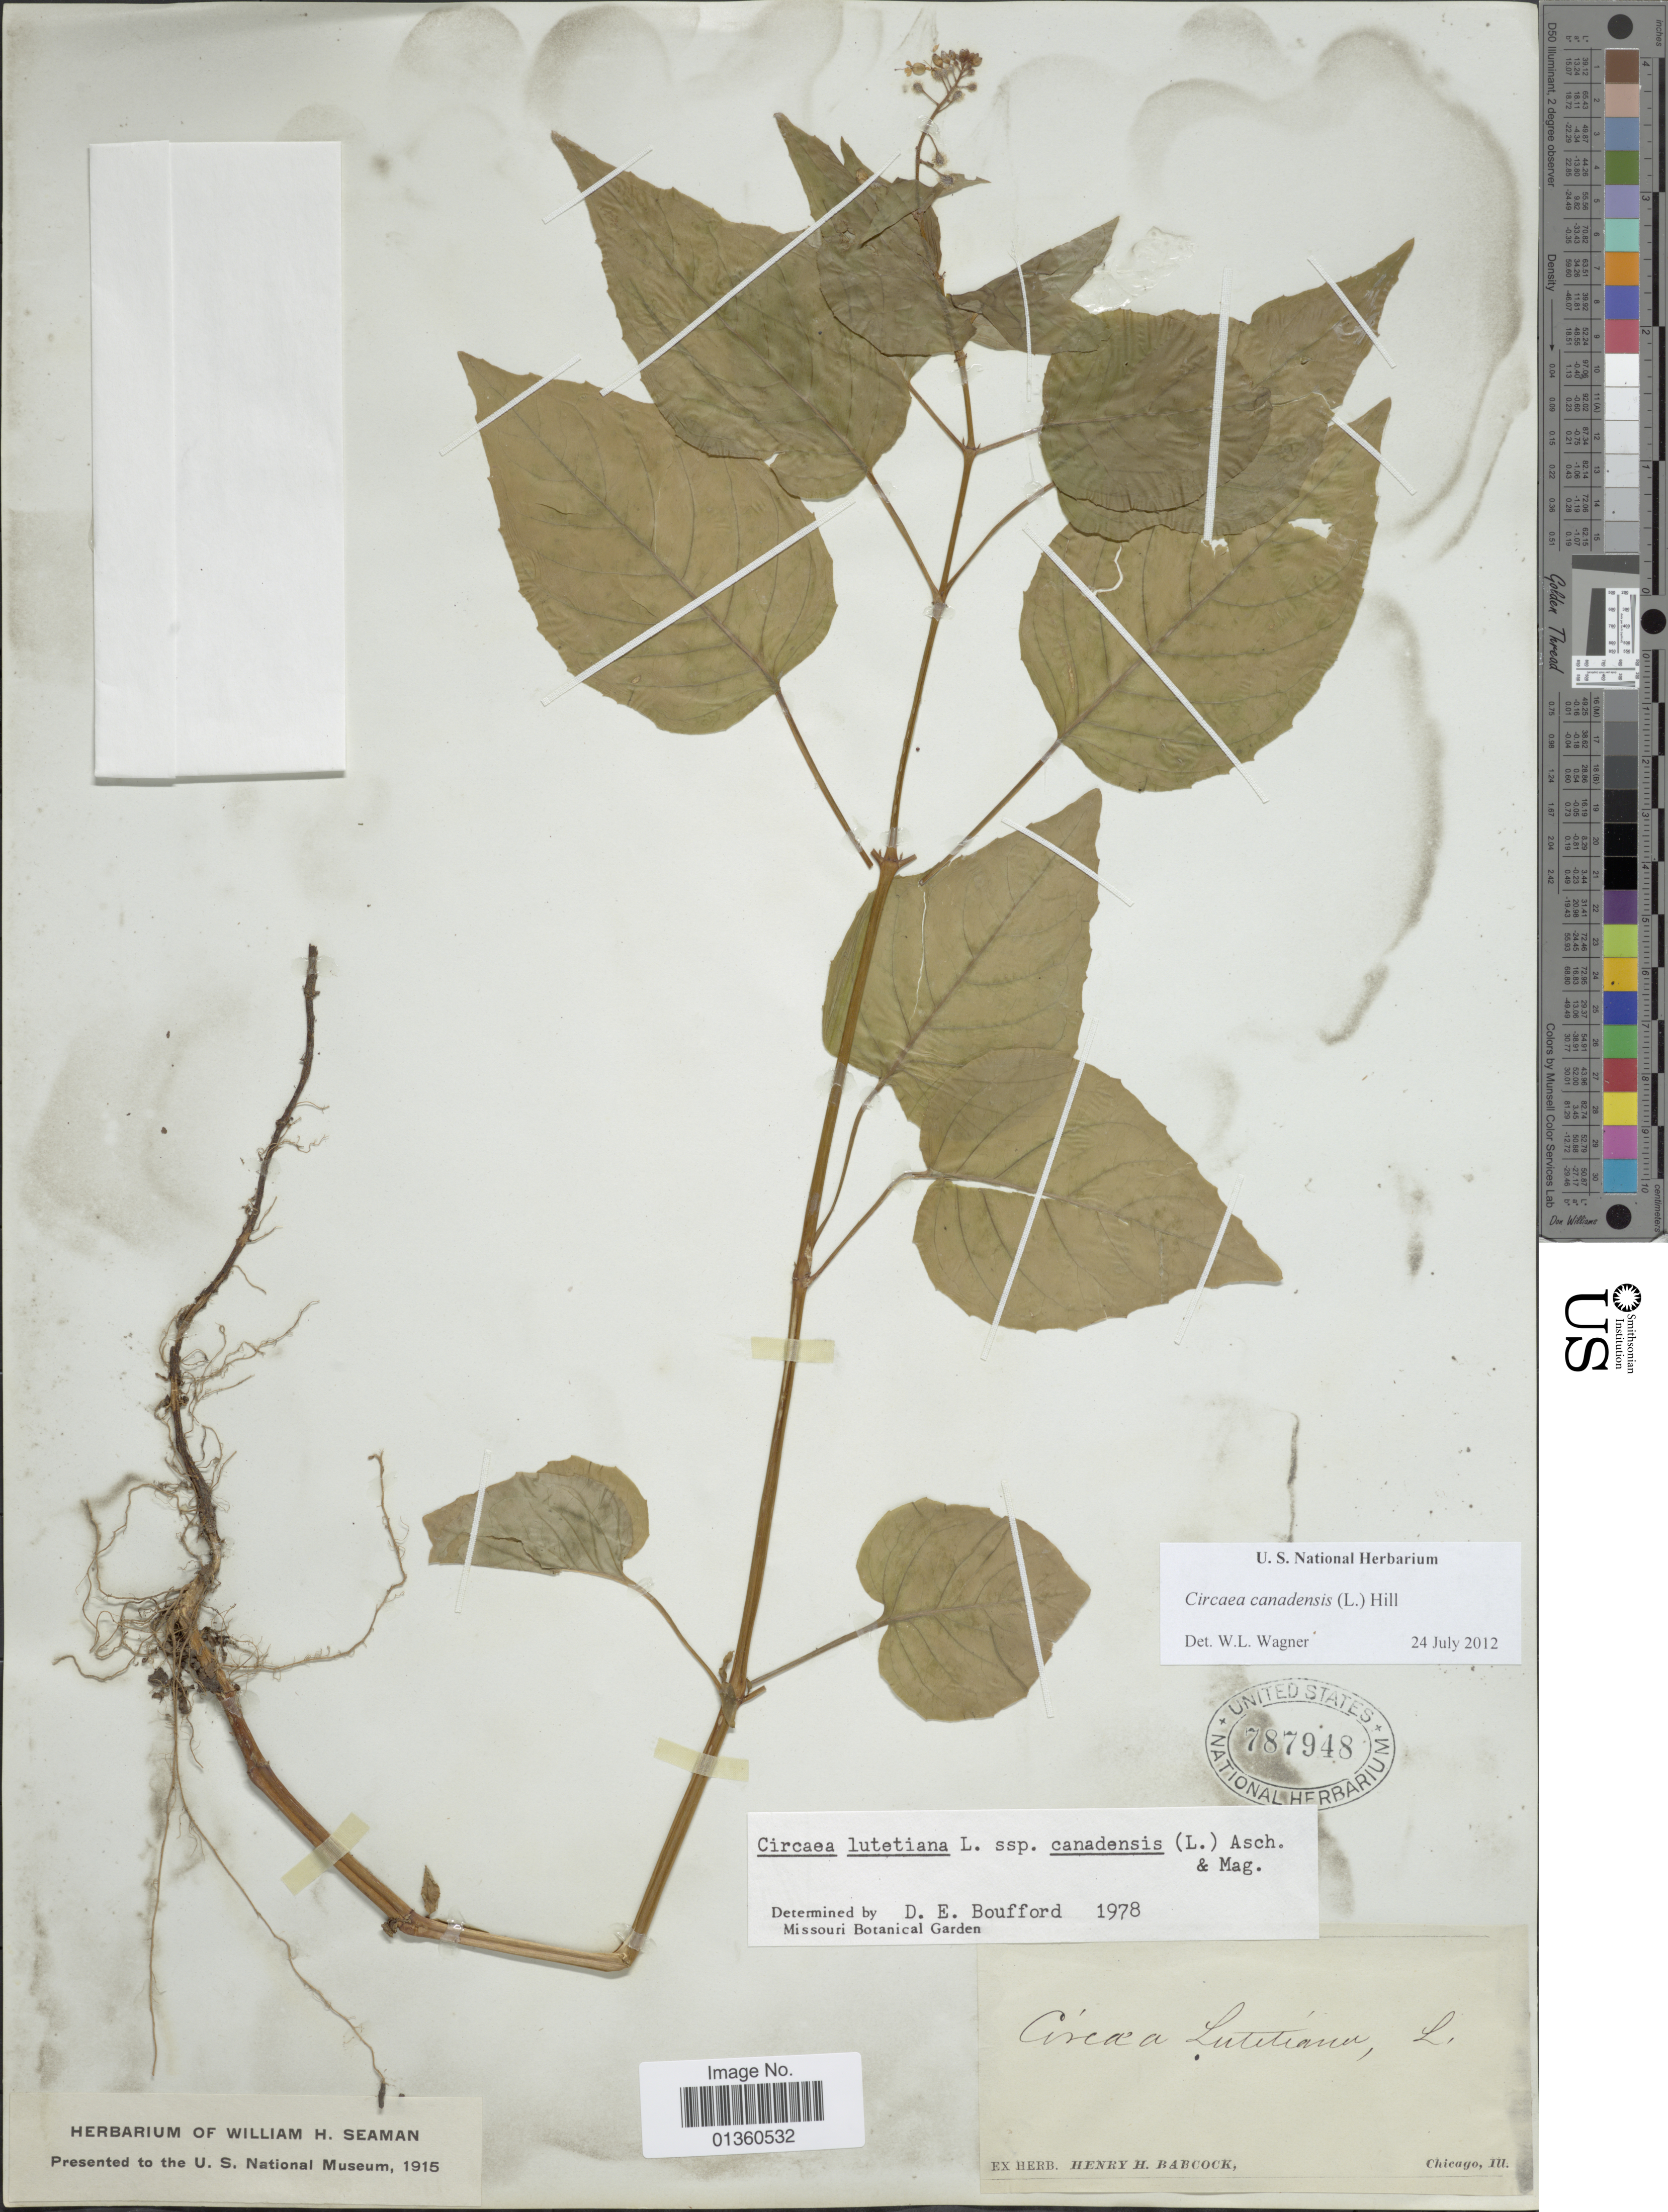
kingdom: Plantae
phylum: Tracheophyta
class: Magnoliopsida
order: Myrtales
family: Onagraceae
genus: Circaea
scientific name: Circaea canadensis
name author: (L.) Hill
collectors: H. Babcock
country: United States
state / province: Illinois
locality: Chicago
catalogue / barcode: US 787948